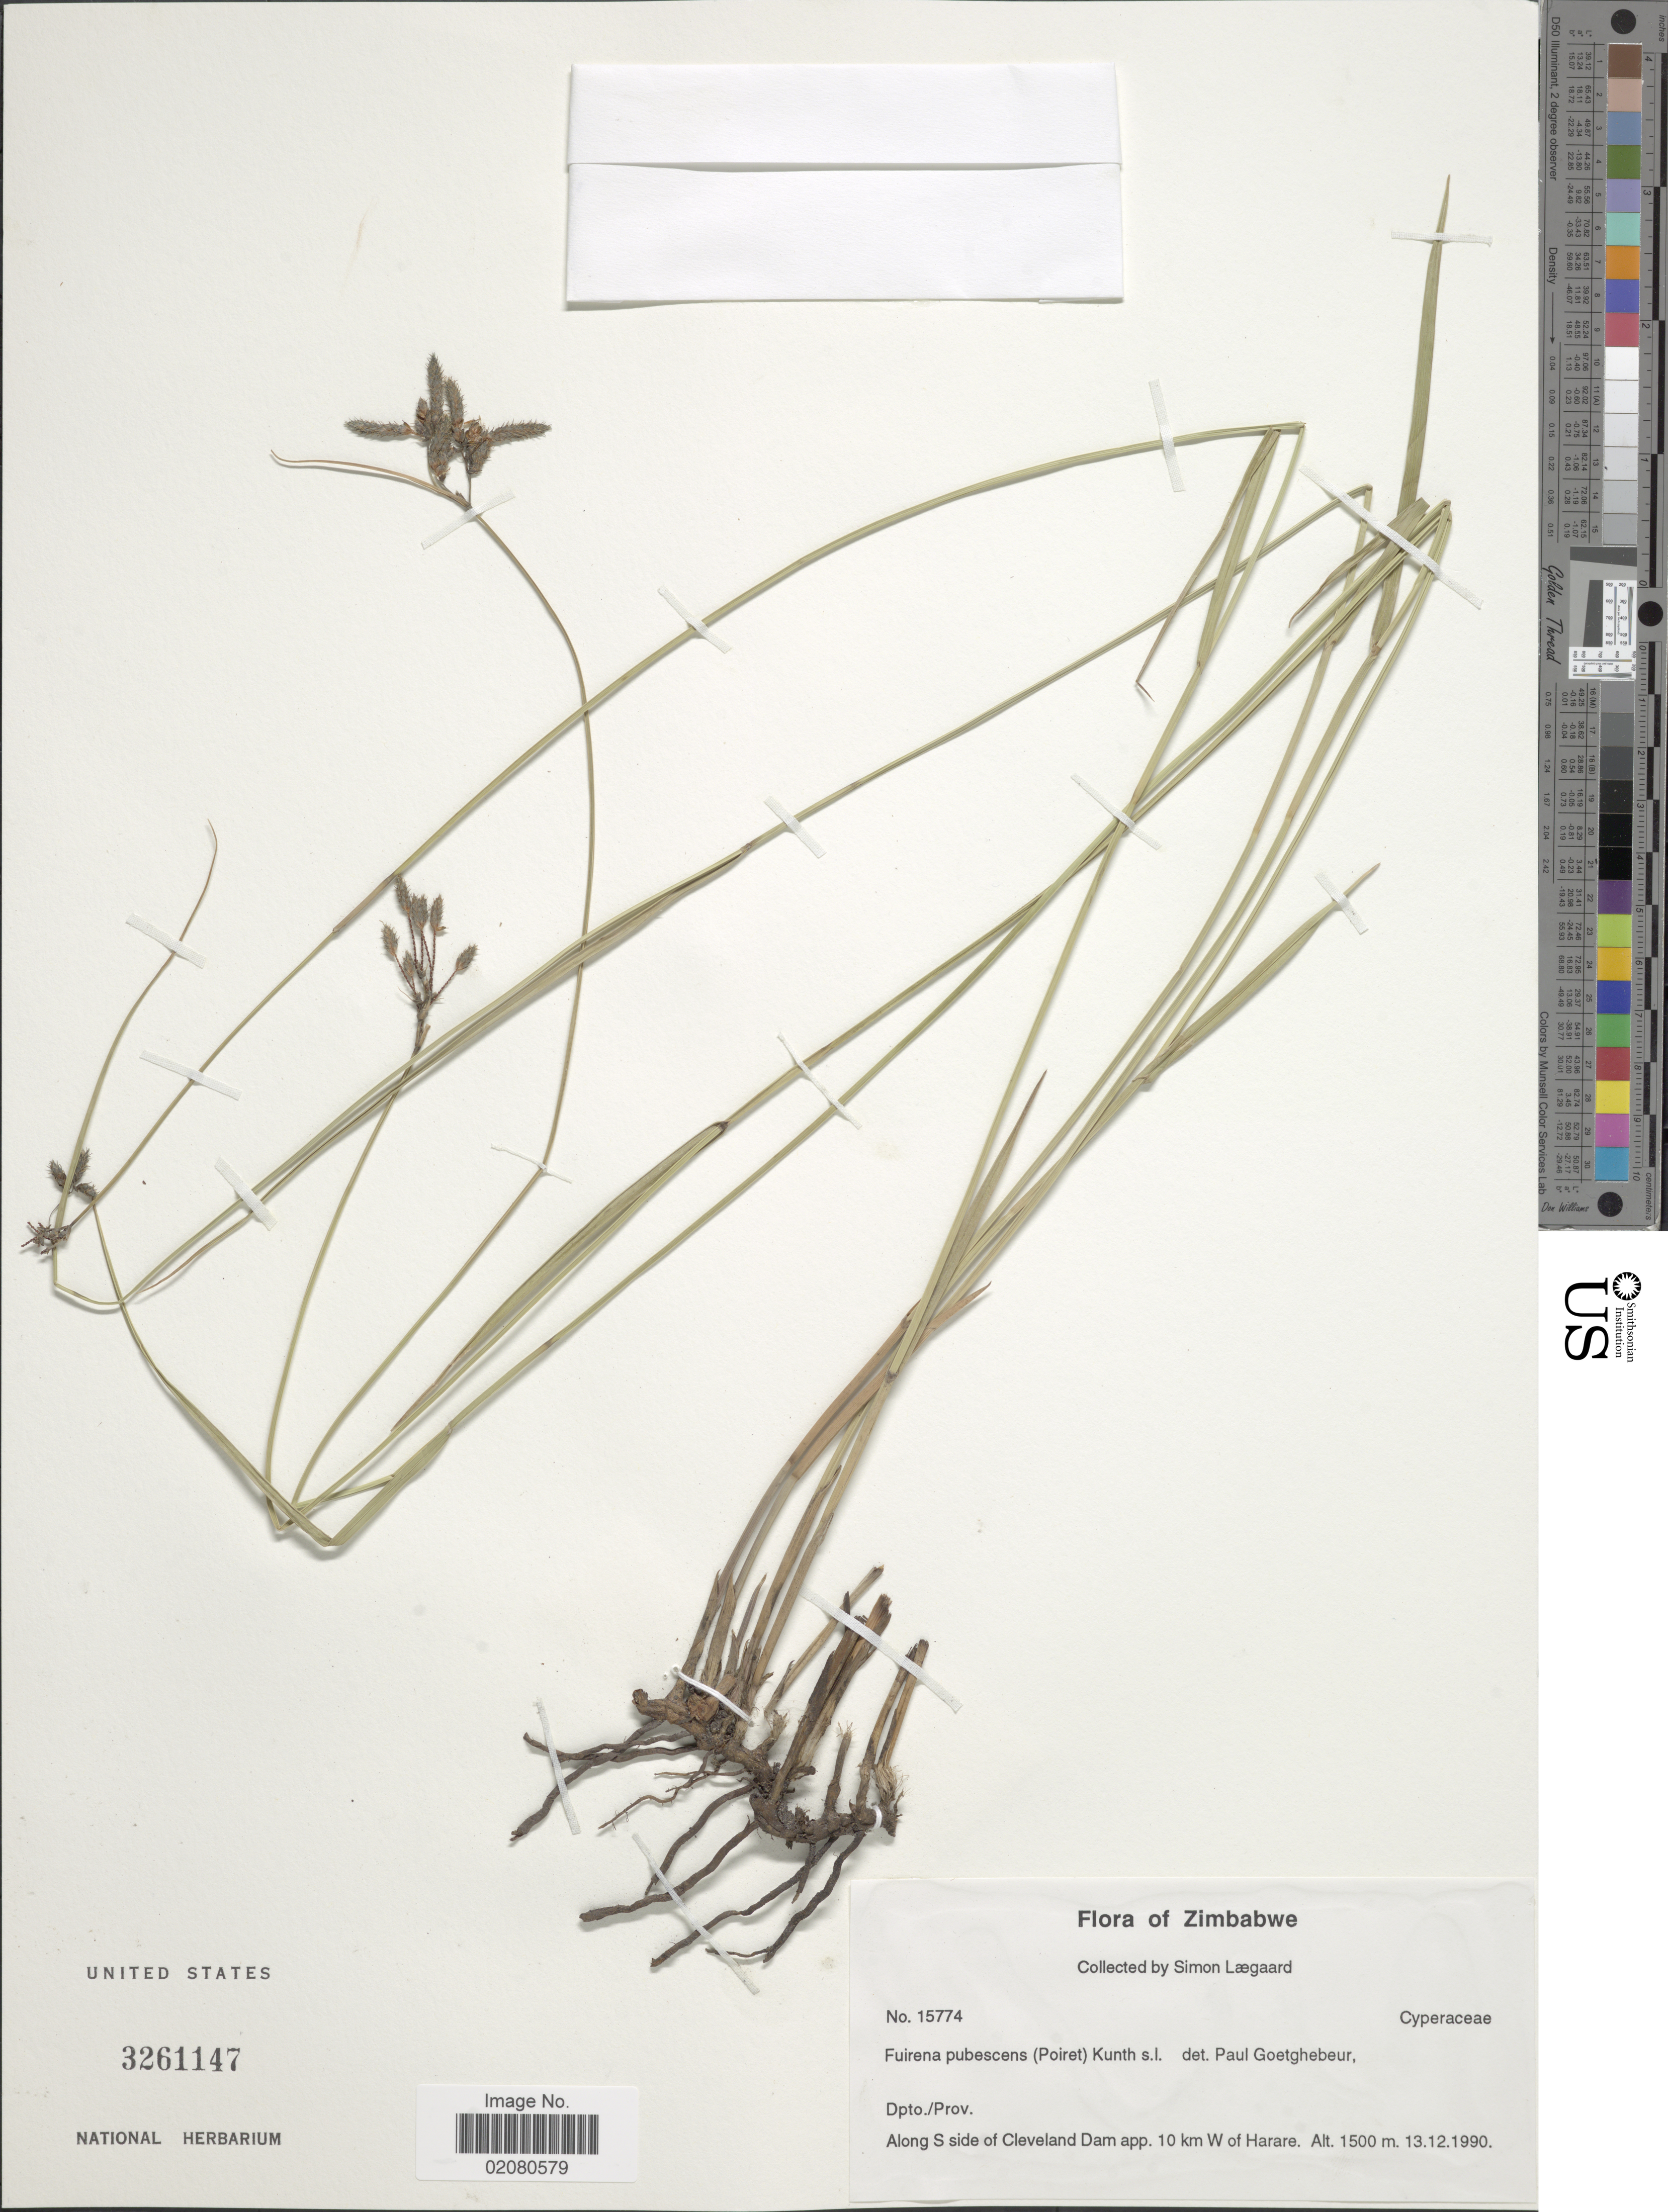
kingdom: Plantae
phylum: Tracheophyta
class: Liliopsida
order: Poales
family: Cyperaceae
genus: Fuirena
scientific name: Fuirena pubescens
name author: (Poir.) Kunth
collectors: S. Lægaard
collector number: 15774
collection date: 1990-12-13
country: Zimbabwe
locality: Zimbabwe, Along S side of Cleveland Dam. app. 10 km W. of Harare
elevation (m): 1500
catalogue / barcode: US 3261147